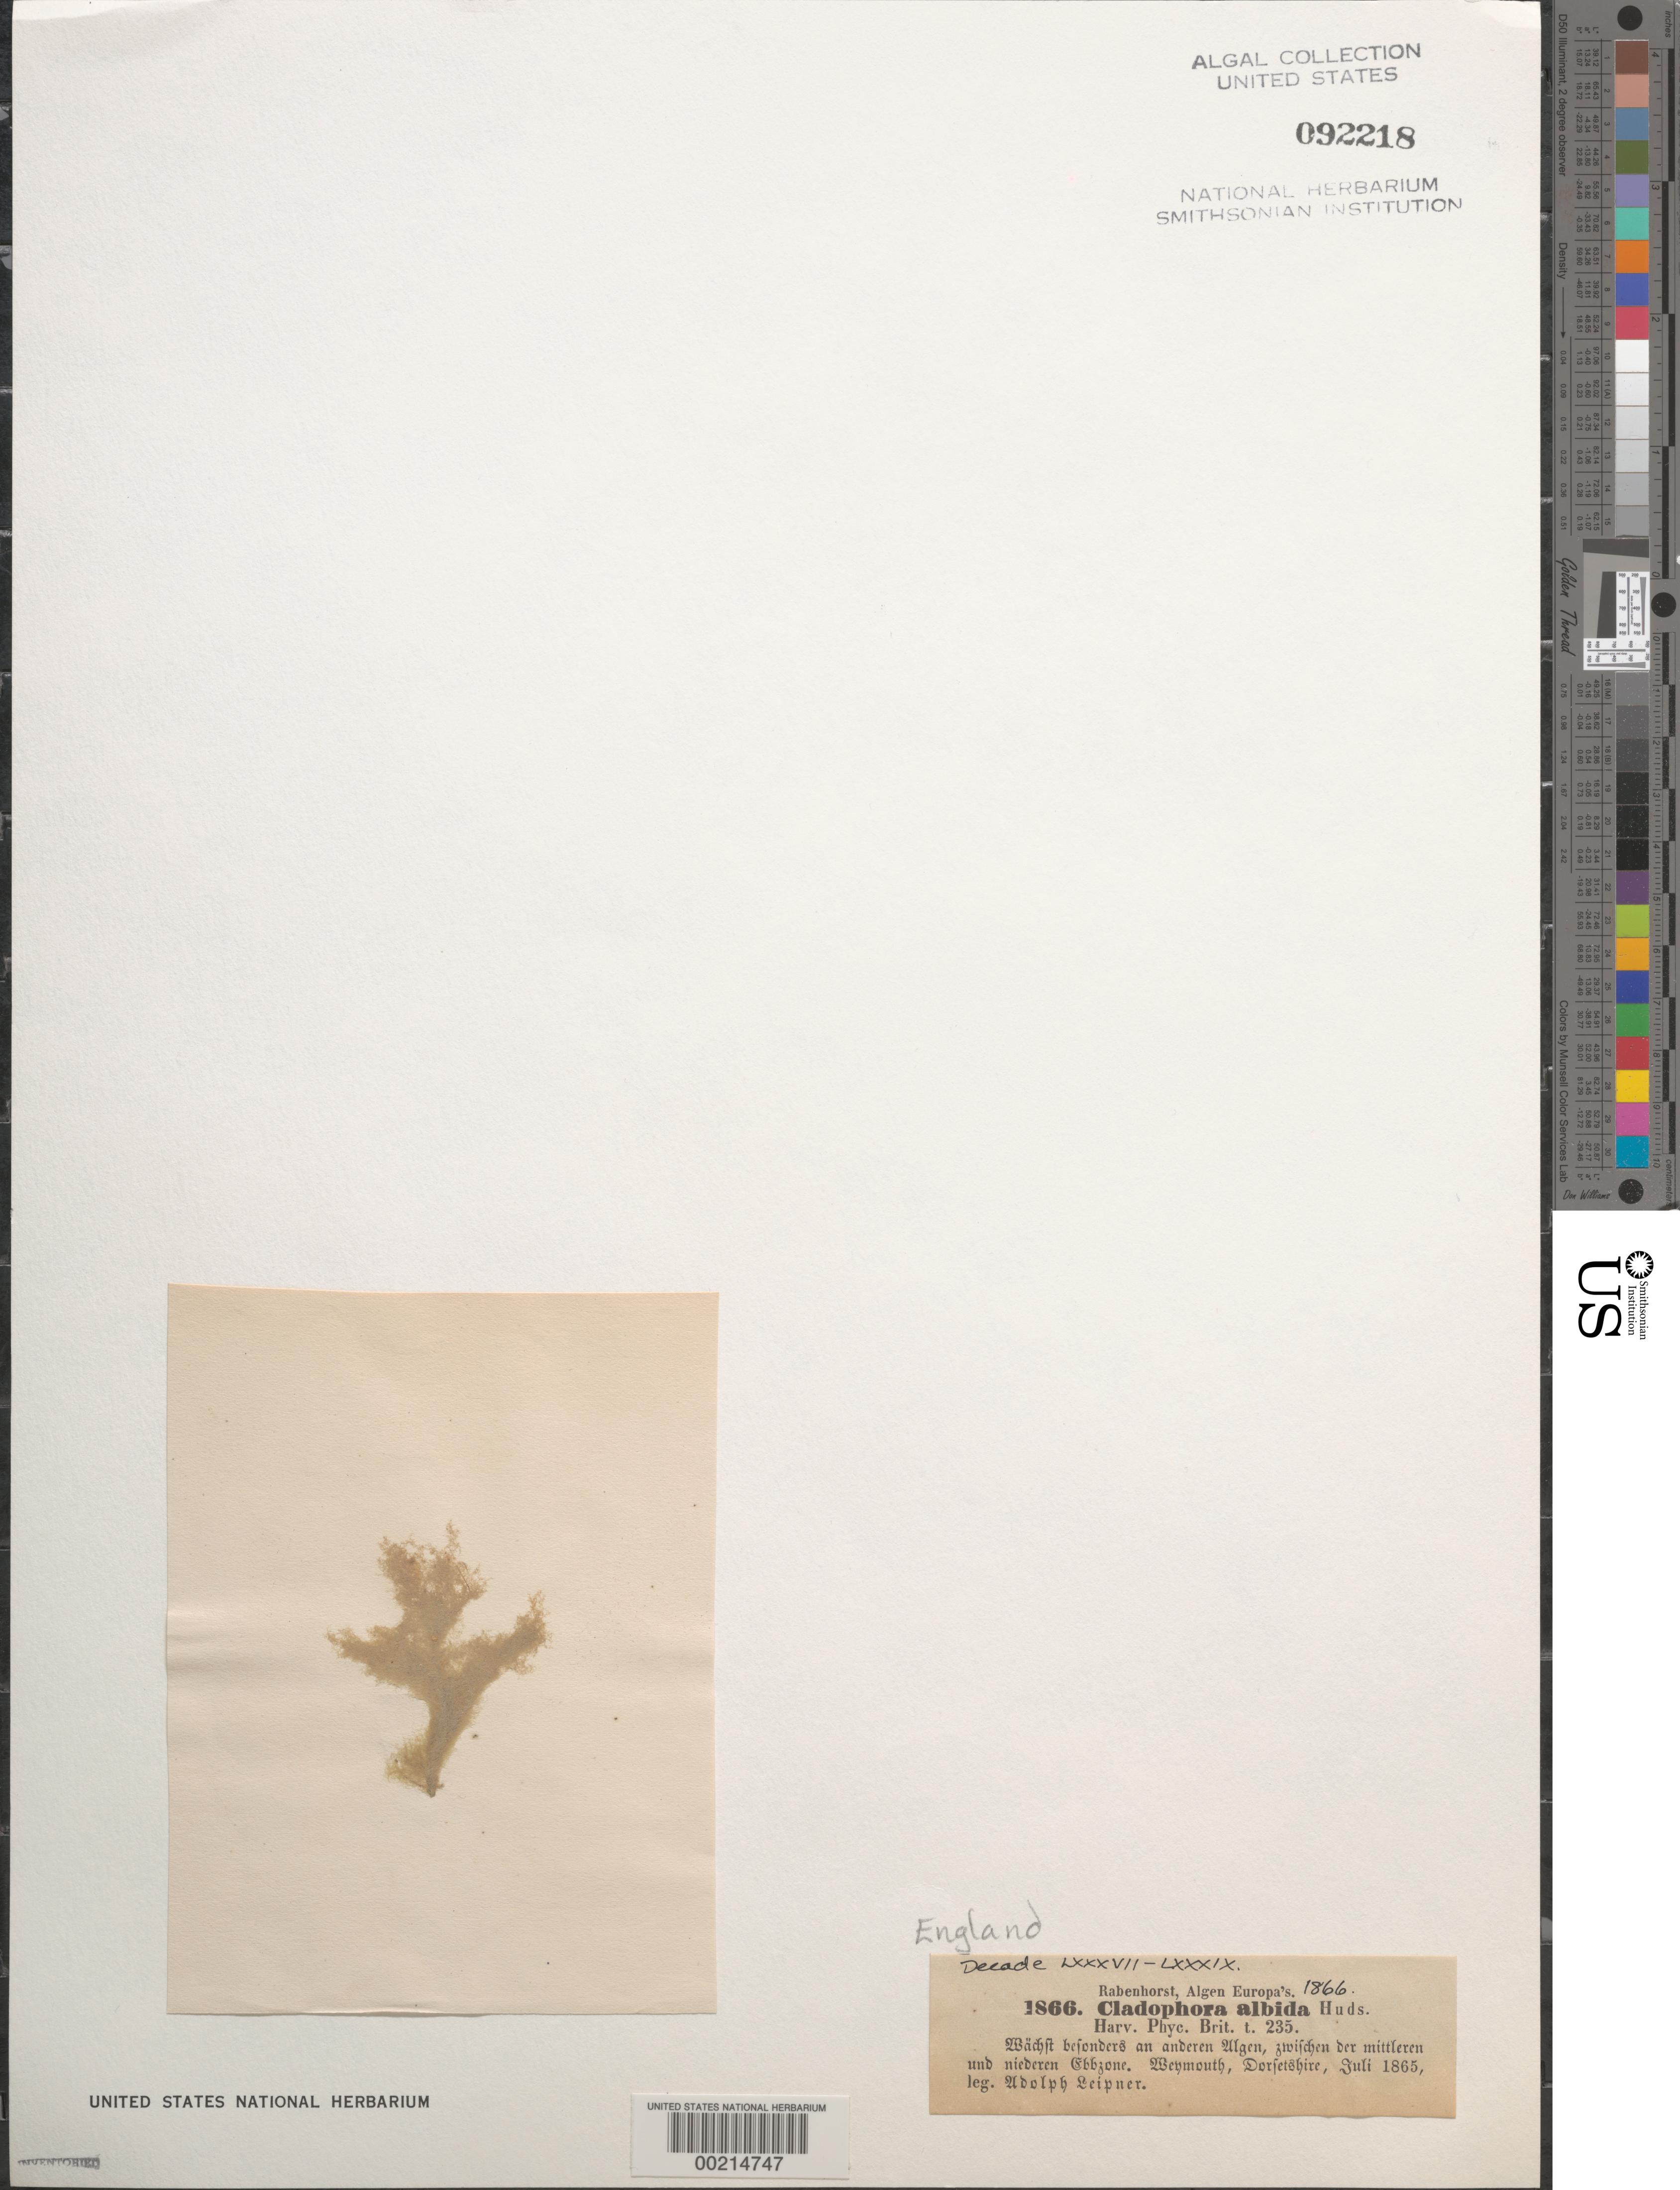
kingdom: Plantae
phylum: Chlorophyta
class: Ulvophyceae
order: Cladophorales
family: Cladophoraceae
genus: Cladophora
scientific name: Cladophora albida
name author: (Nees) Kütz.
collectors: A. Leipner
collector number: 1866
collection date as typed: Jul 1865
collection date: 1865-07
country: United Kingdom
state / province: England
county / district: Dorset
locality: Weymouth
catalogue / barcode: US 92218